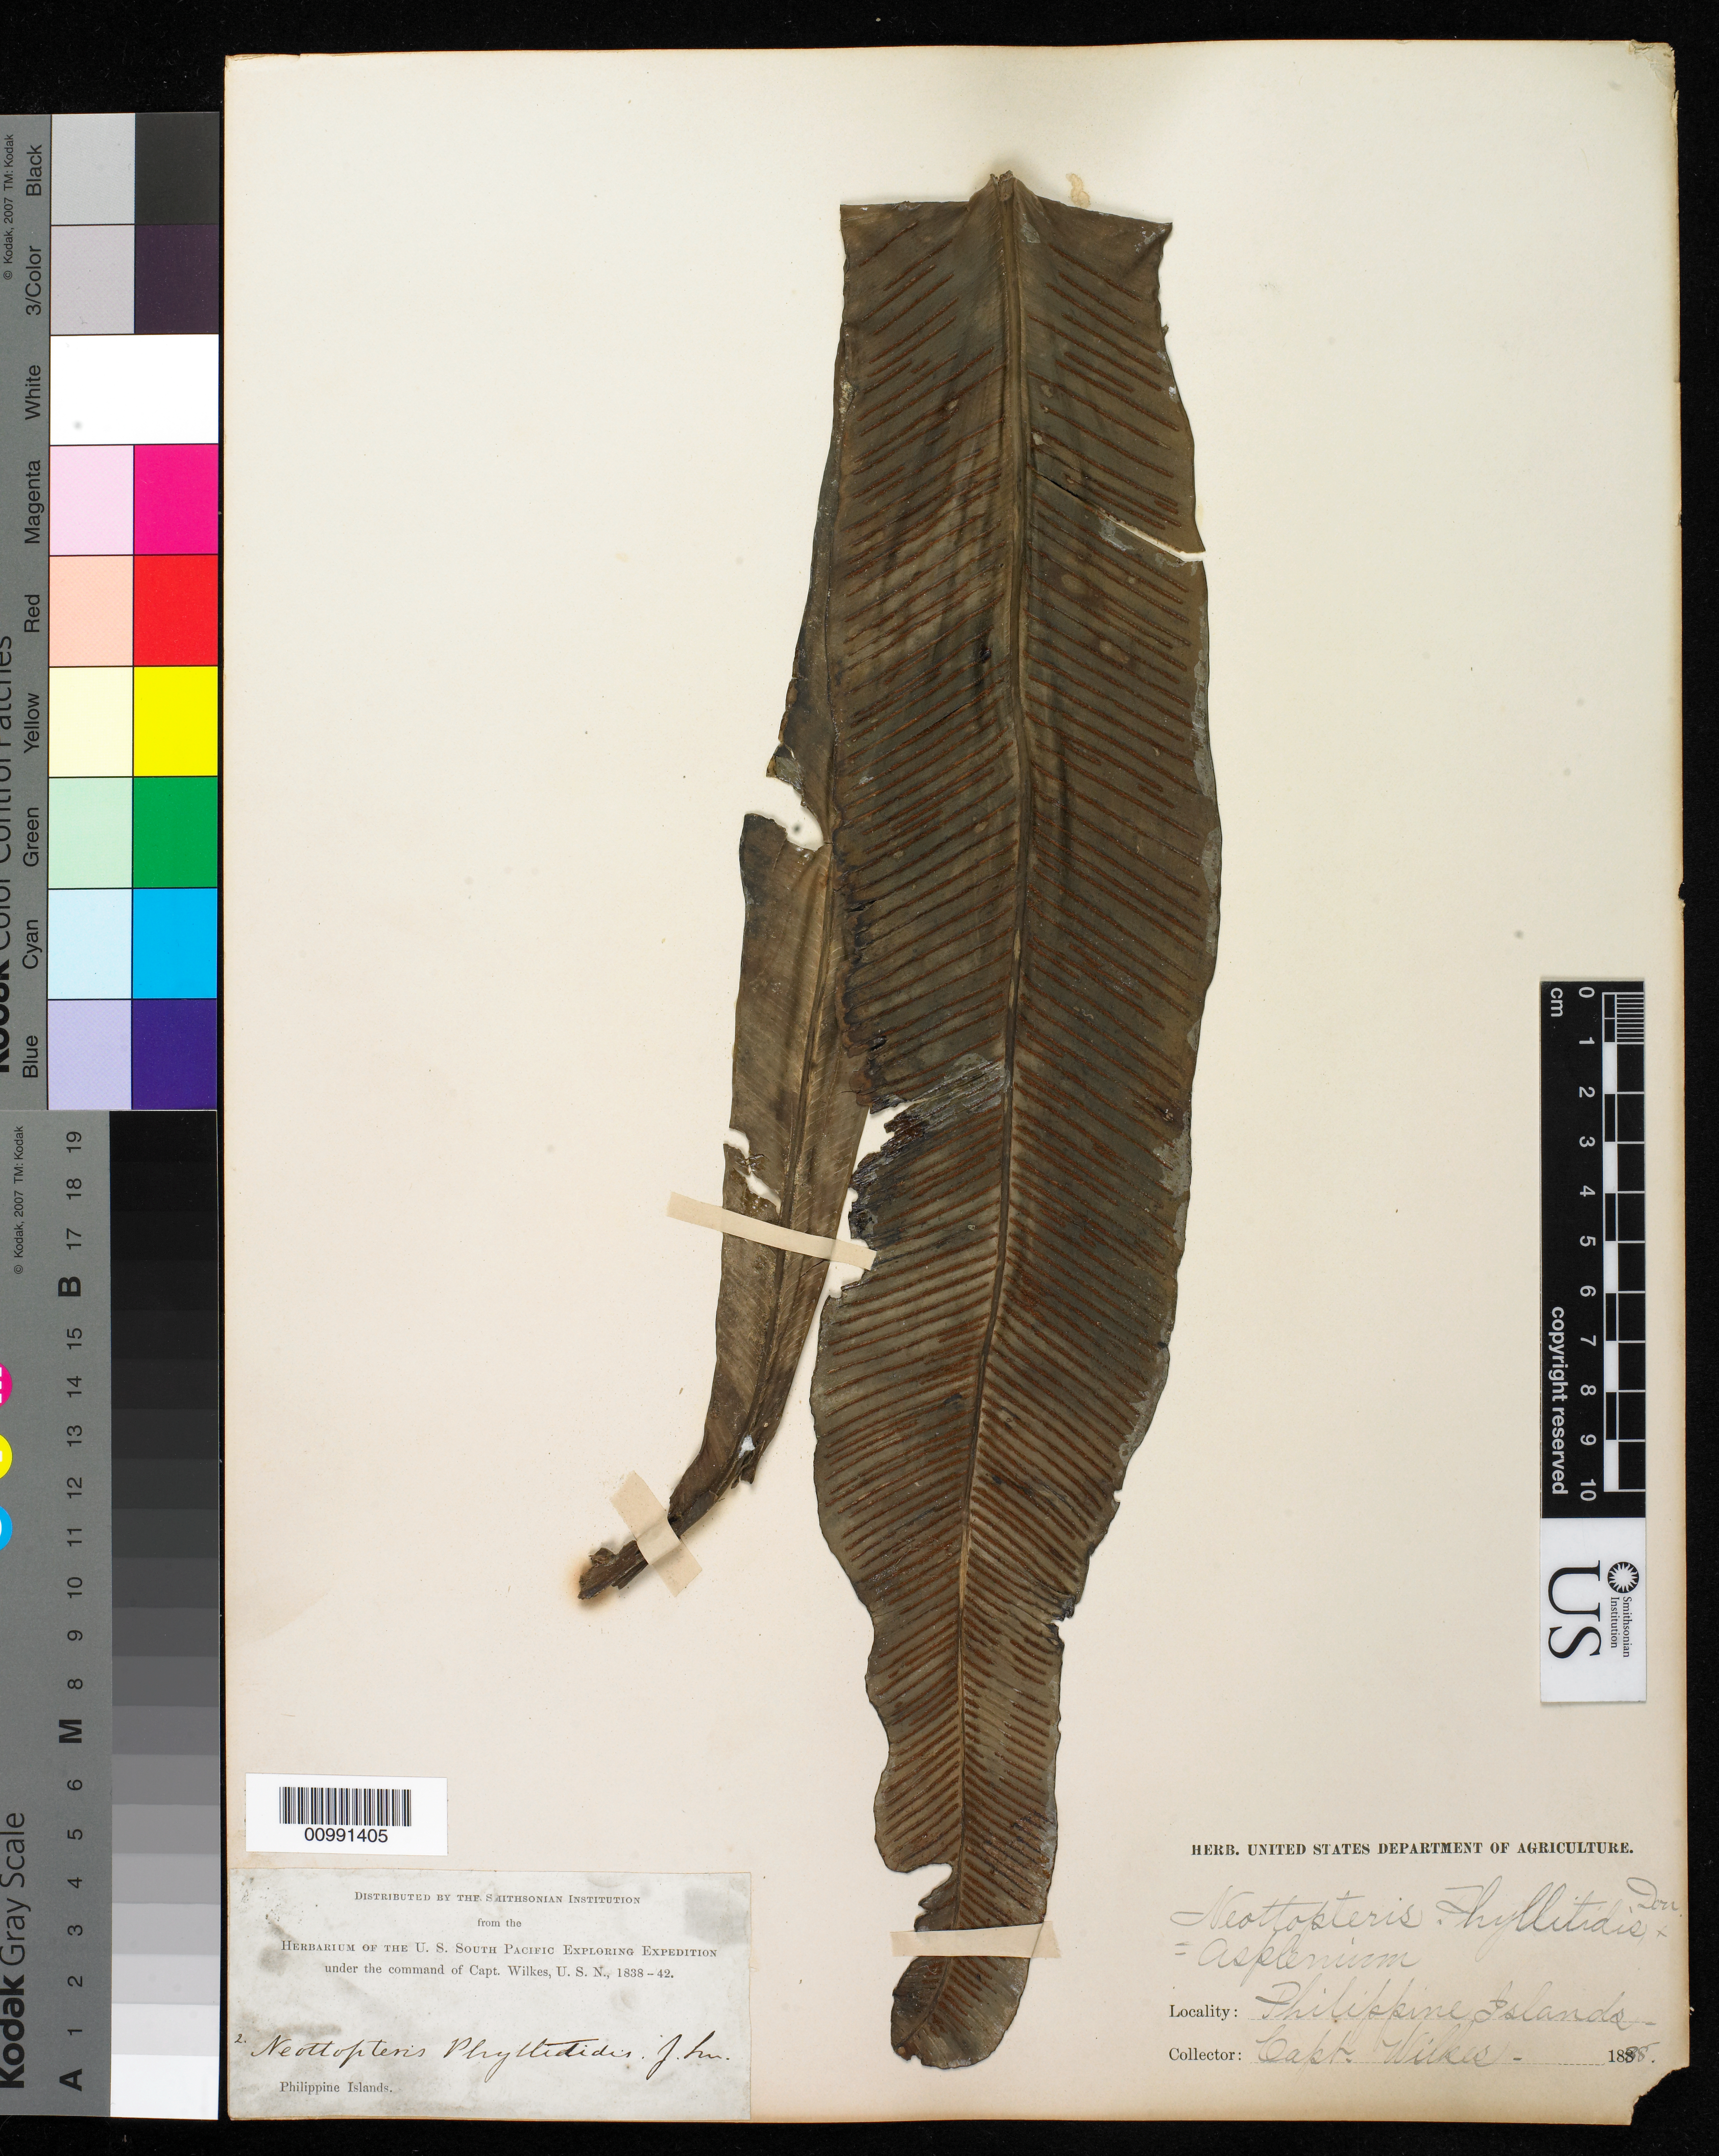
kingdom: Plantae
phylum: Tracheophyta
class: Polypodiopsida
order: Polypodiales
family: Aspleniaceae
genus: Asplenium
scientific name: Asplenium phyllitidis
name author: D. Don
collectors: Wilkes Explor. Exped.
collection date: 1838/1842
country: Philippines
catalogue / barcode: US 98726